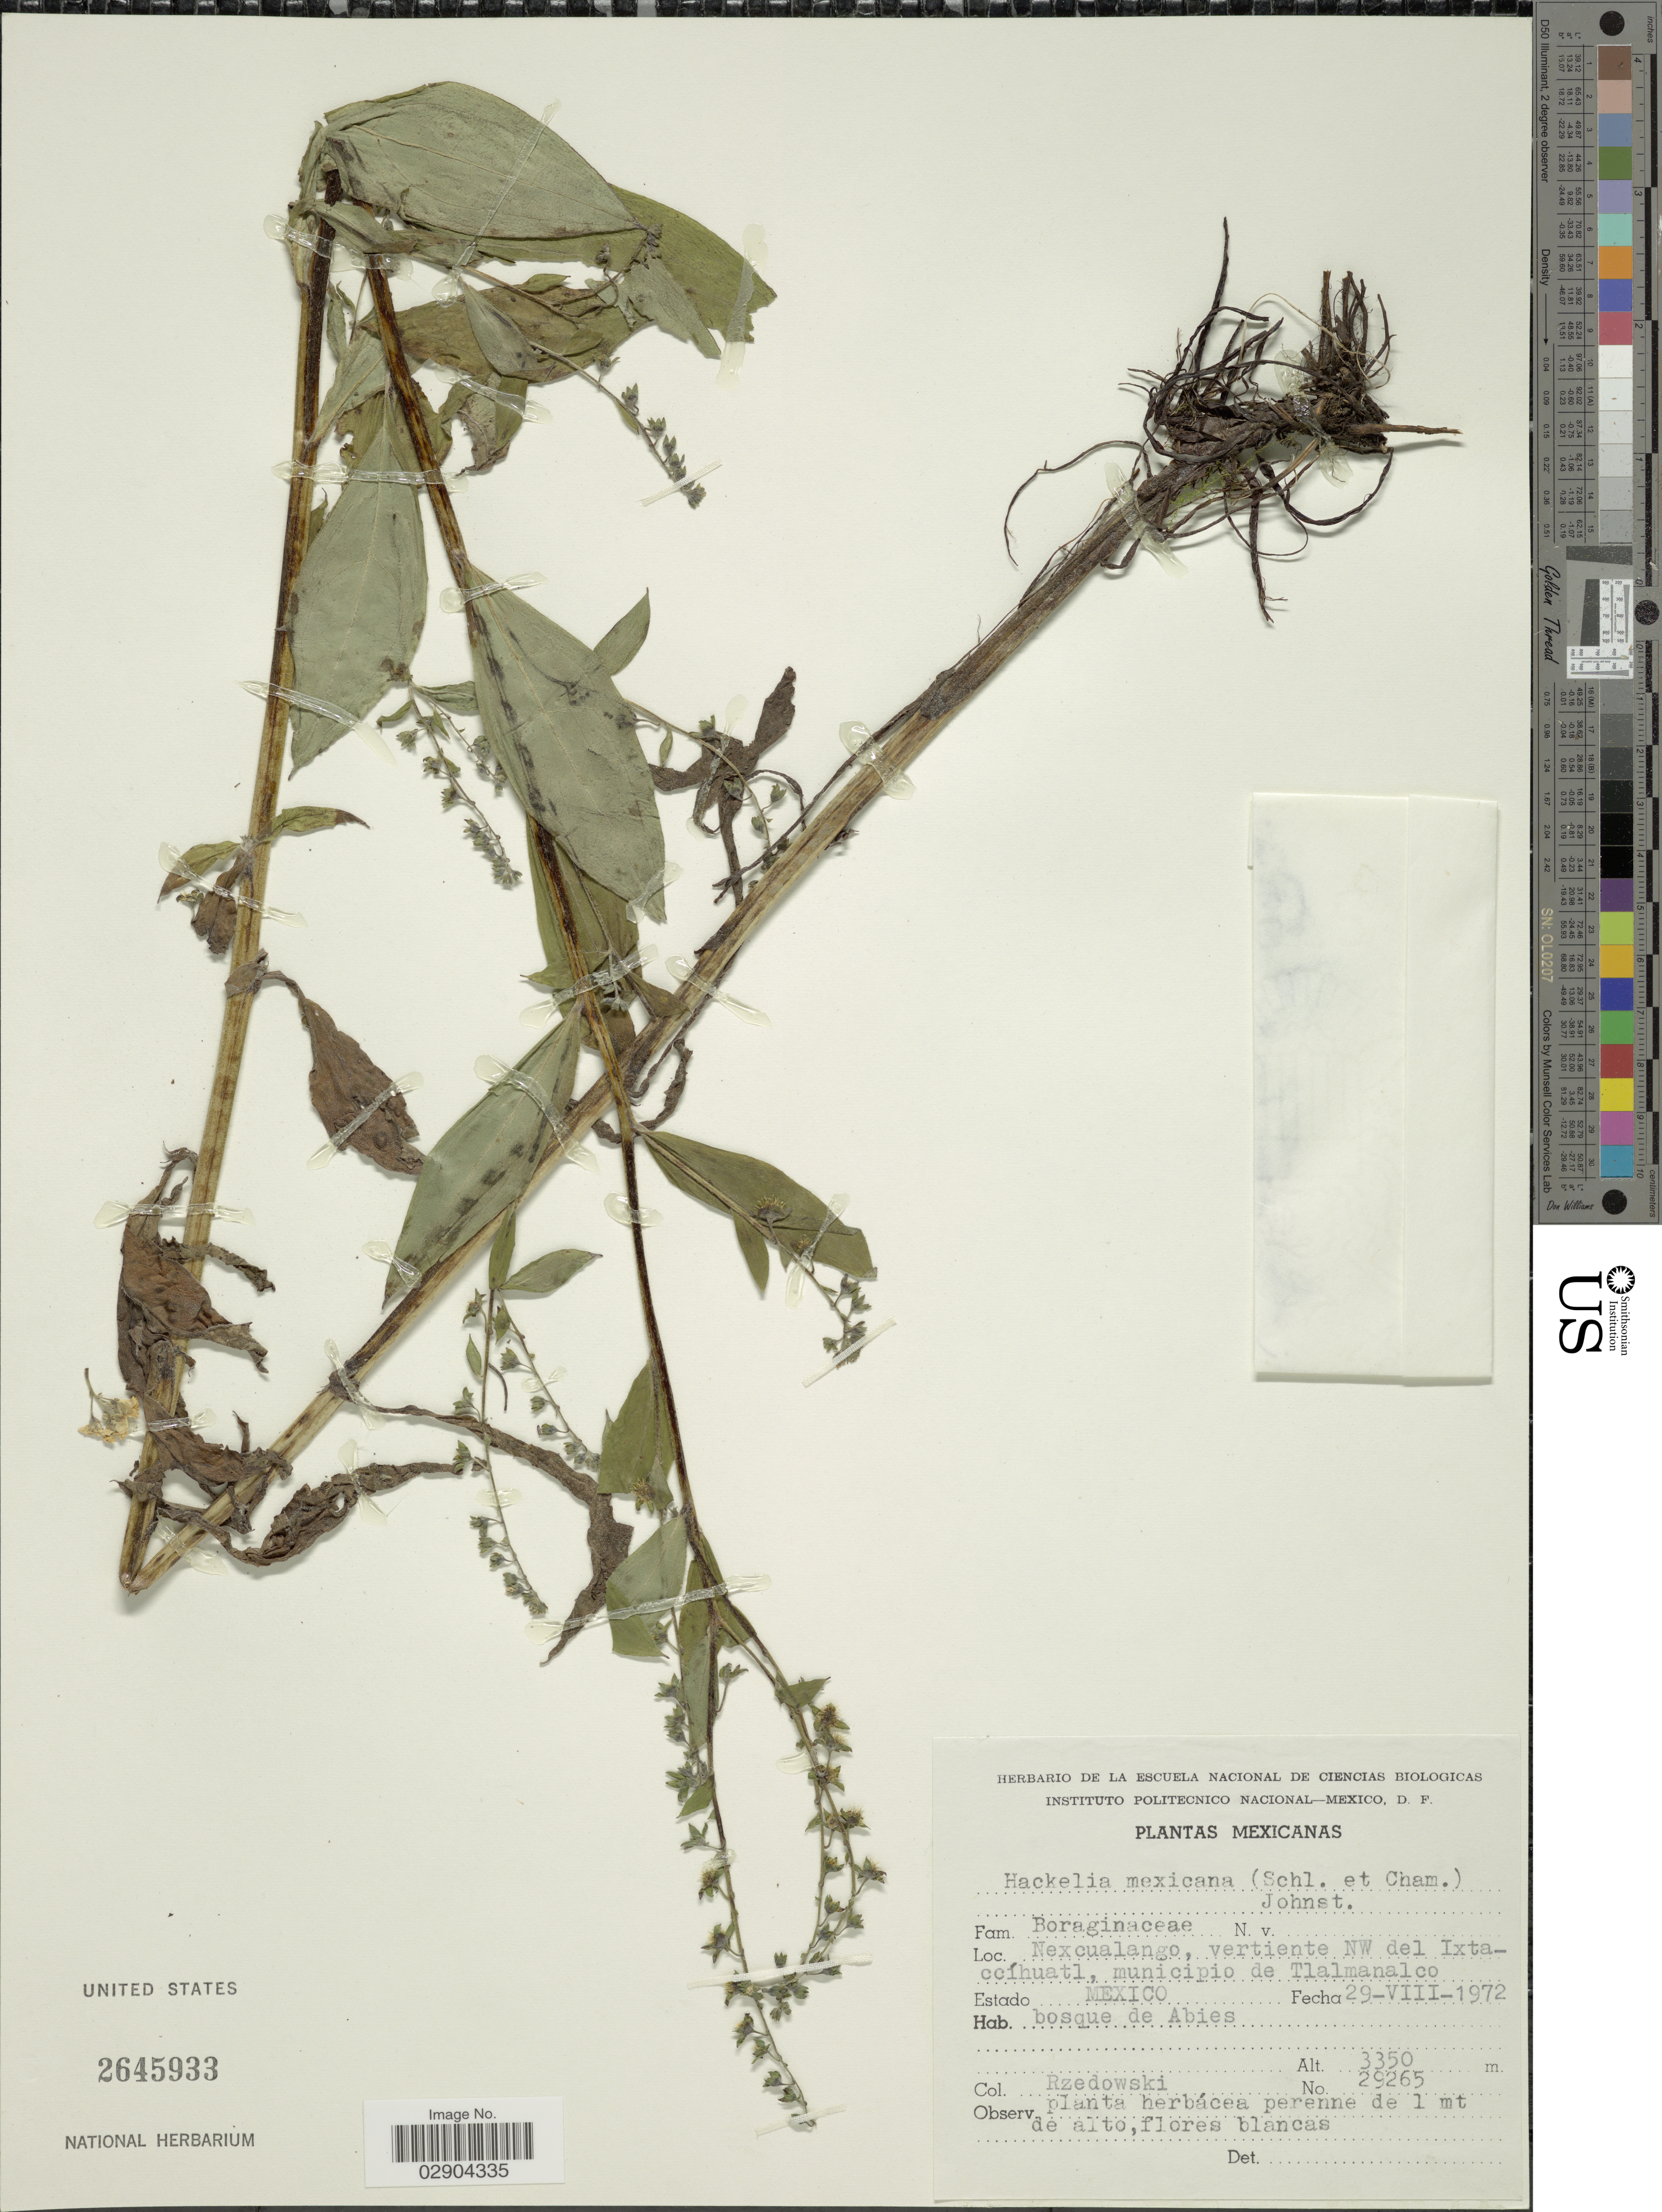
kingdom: Plantae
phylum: Tracheophyta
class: Magnoliopsida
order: Boraginales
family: Boraginaceae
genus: Hackelia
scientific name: Hackelia mexicana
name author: (Schltdl. & Cham.) I.M. Johnst.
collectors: Rzedowski, --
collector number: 29265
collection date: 1972-08-29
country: Mexico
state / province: México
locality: Nexcualango, vertiente NW del Ixtaccíhuatl, municipio de Tlalmanalco. Estado Mexico.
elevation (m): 3350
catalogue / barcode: US 2645933